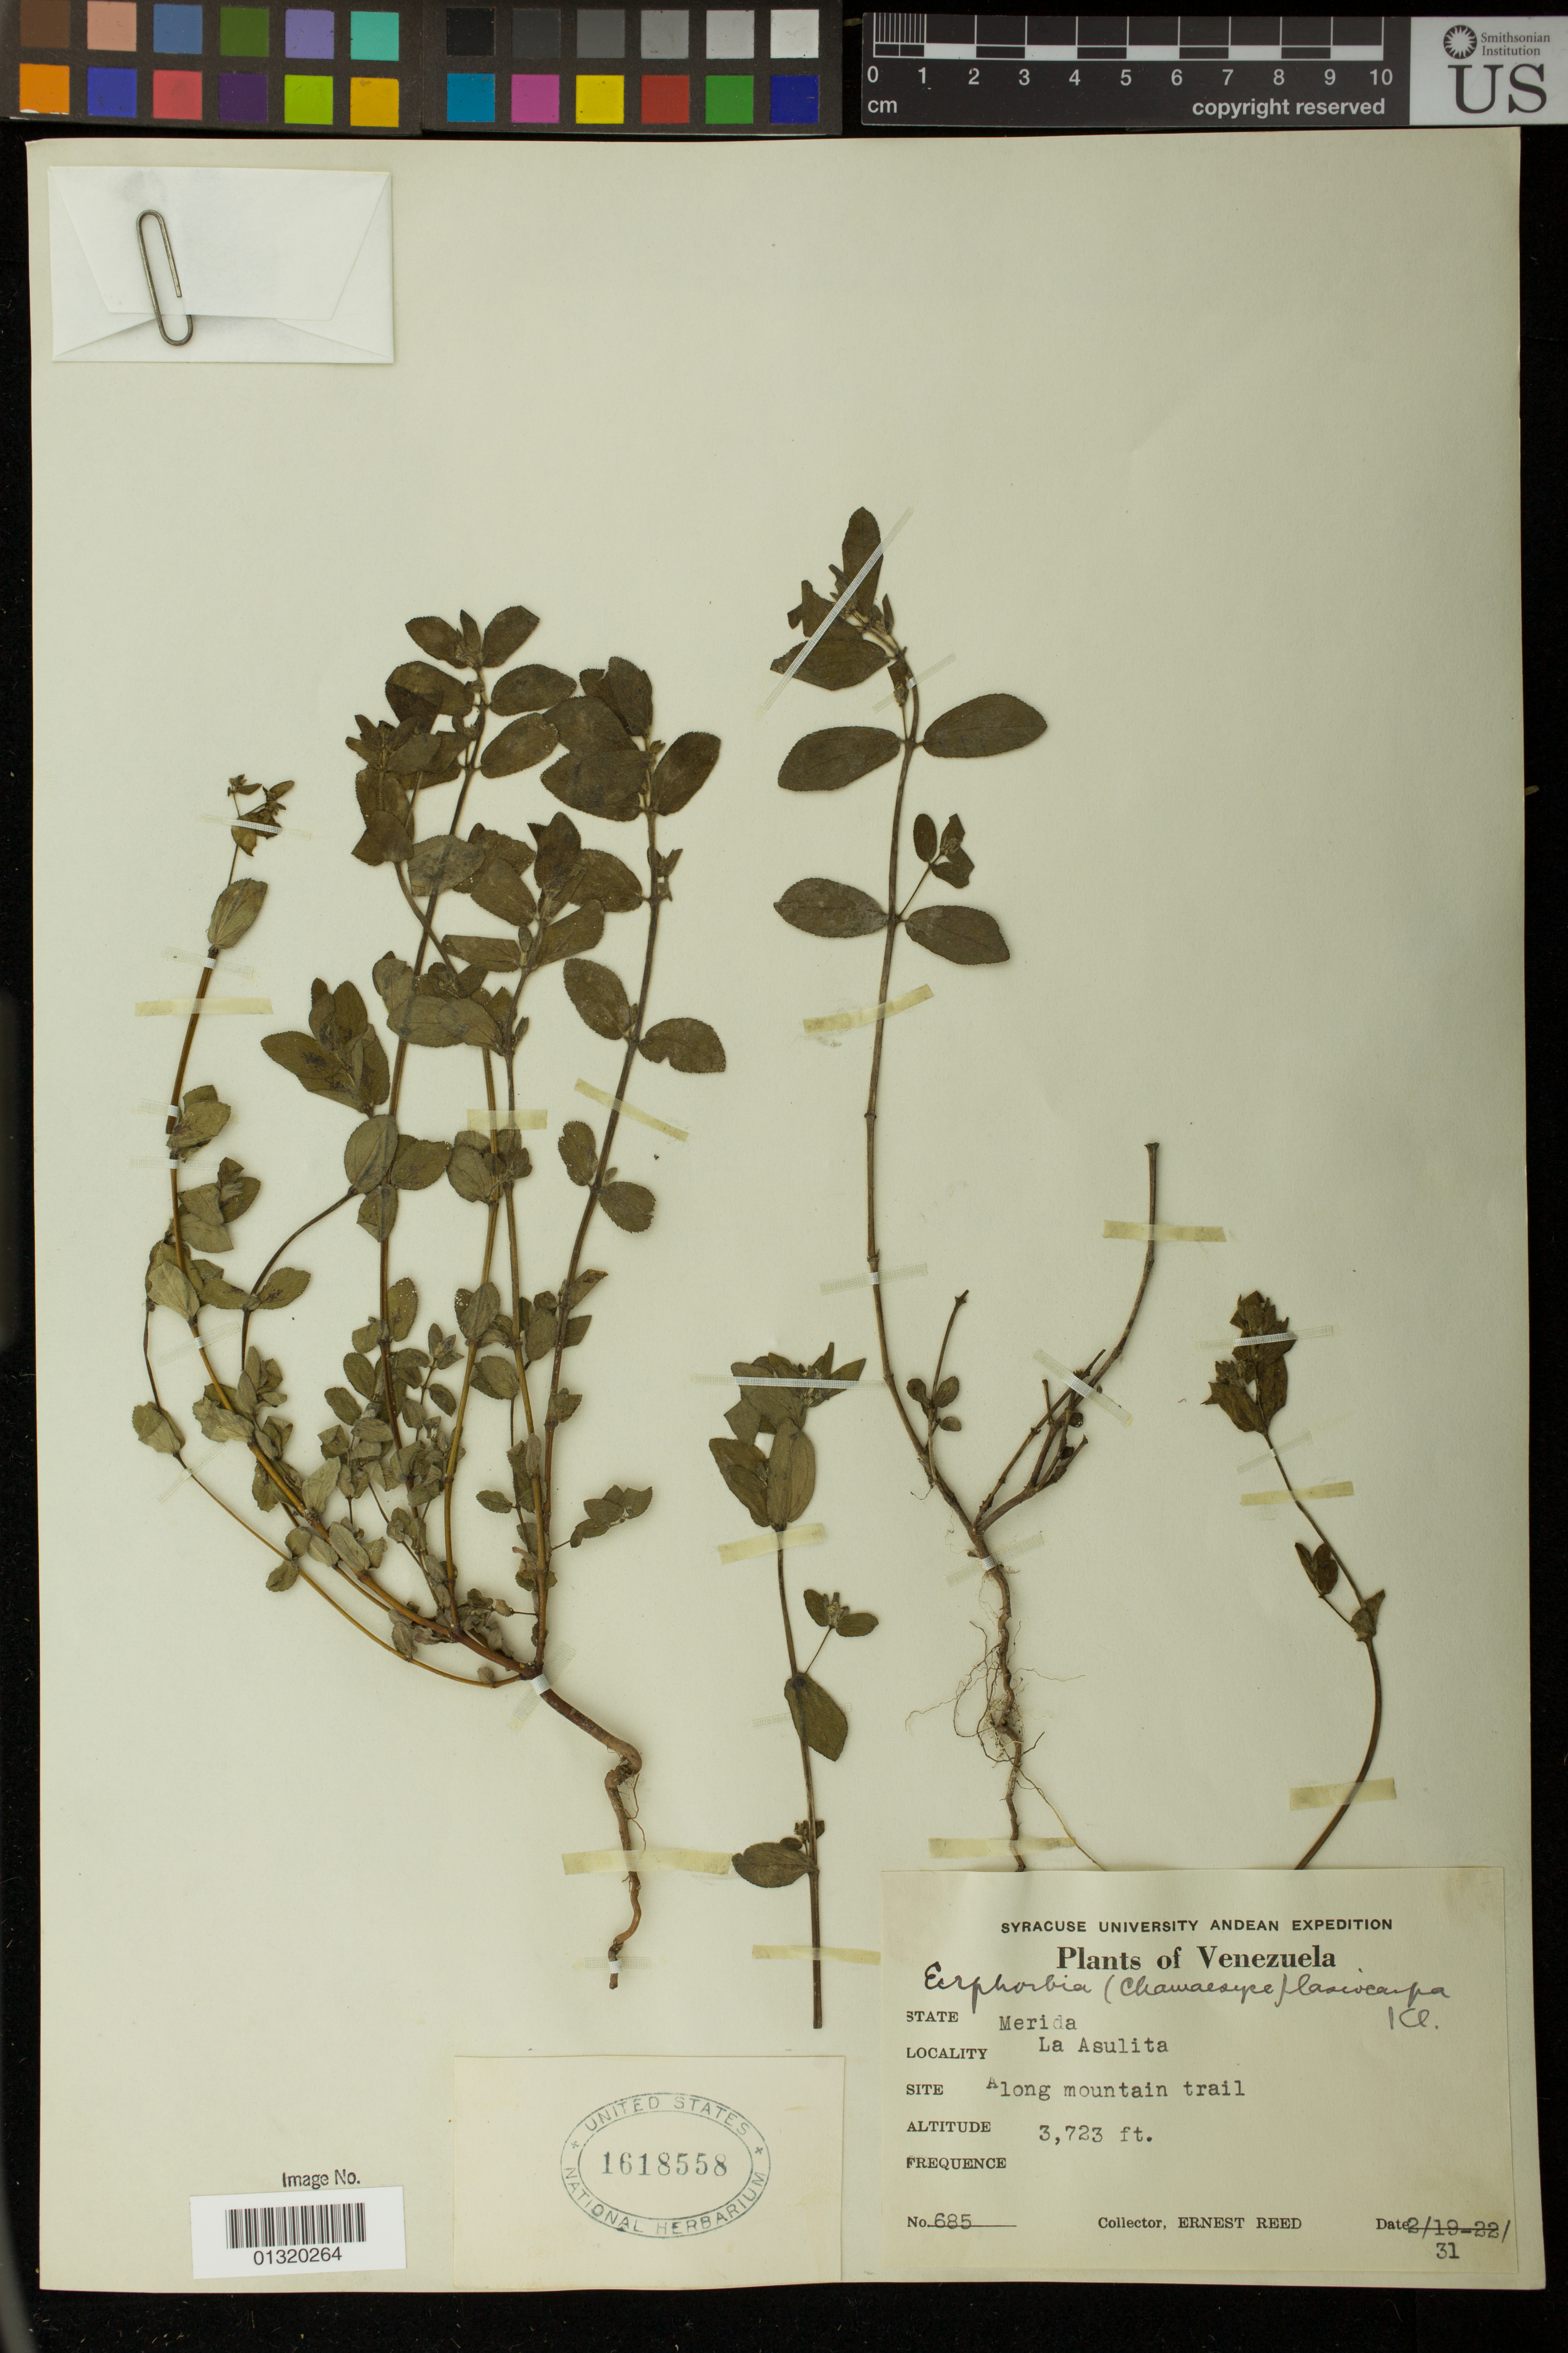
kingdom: Plantae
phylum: Tracheophyta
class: Magnoliopsida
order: Malpighiales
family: Euphorbiaceae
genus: Euphorbia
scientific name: Euphorbia lasiocarpa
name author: Klotzsch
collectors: E. Reed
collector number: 685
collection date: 1931-02-19/1931-02-22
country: Venezuela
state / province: Mérida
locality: La Asulita; Along mountain trail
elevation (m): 1135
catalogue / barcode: US 1618558